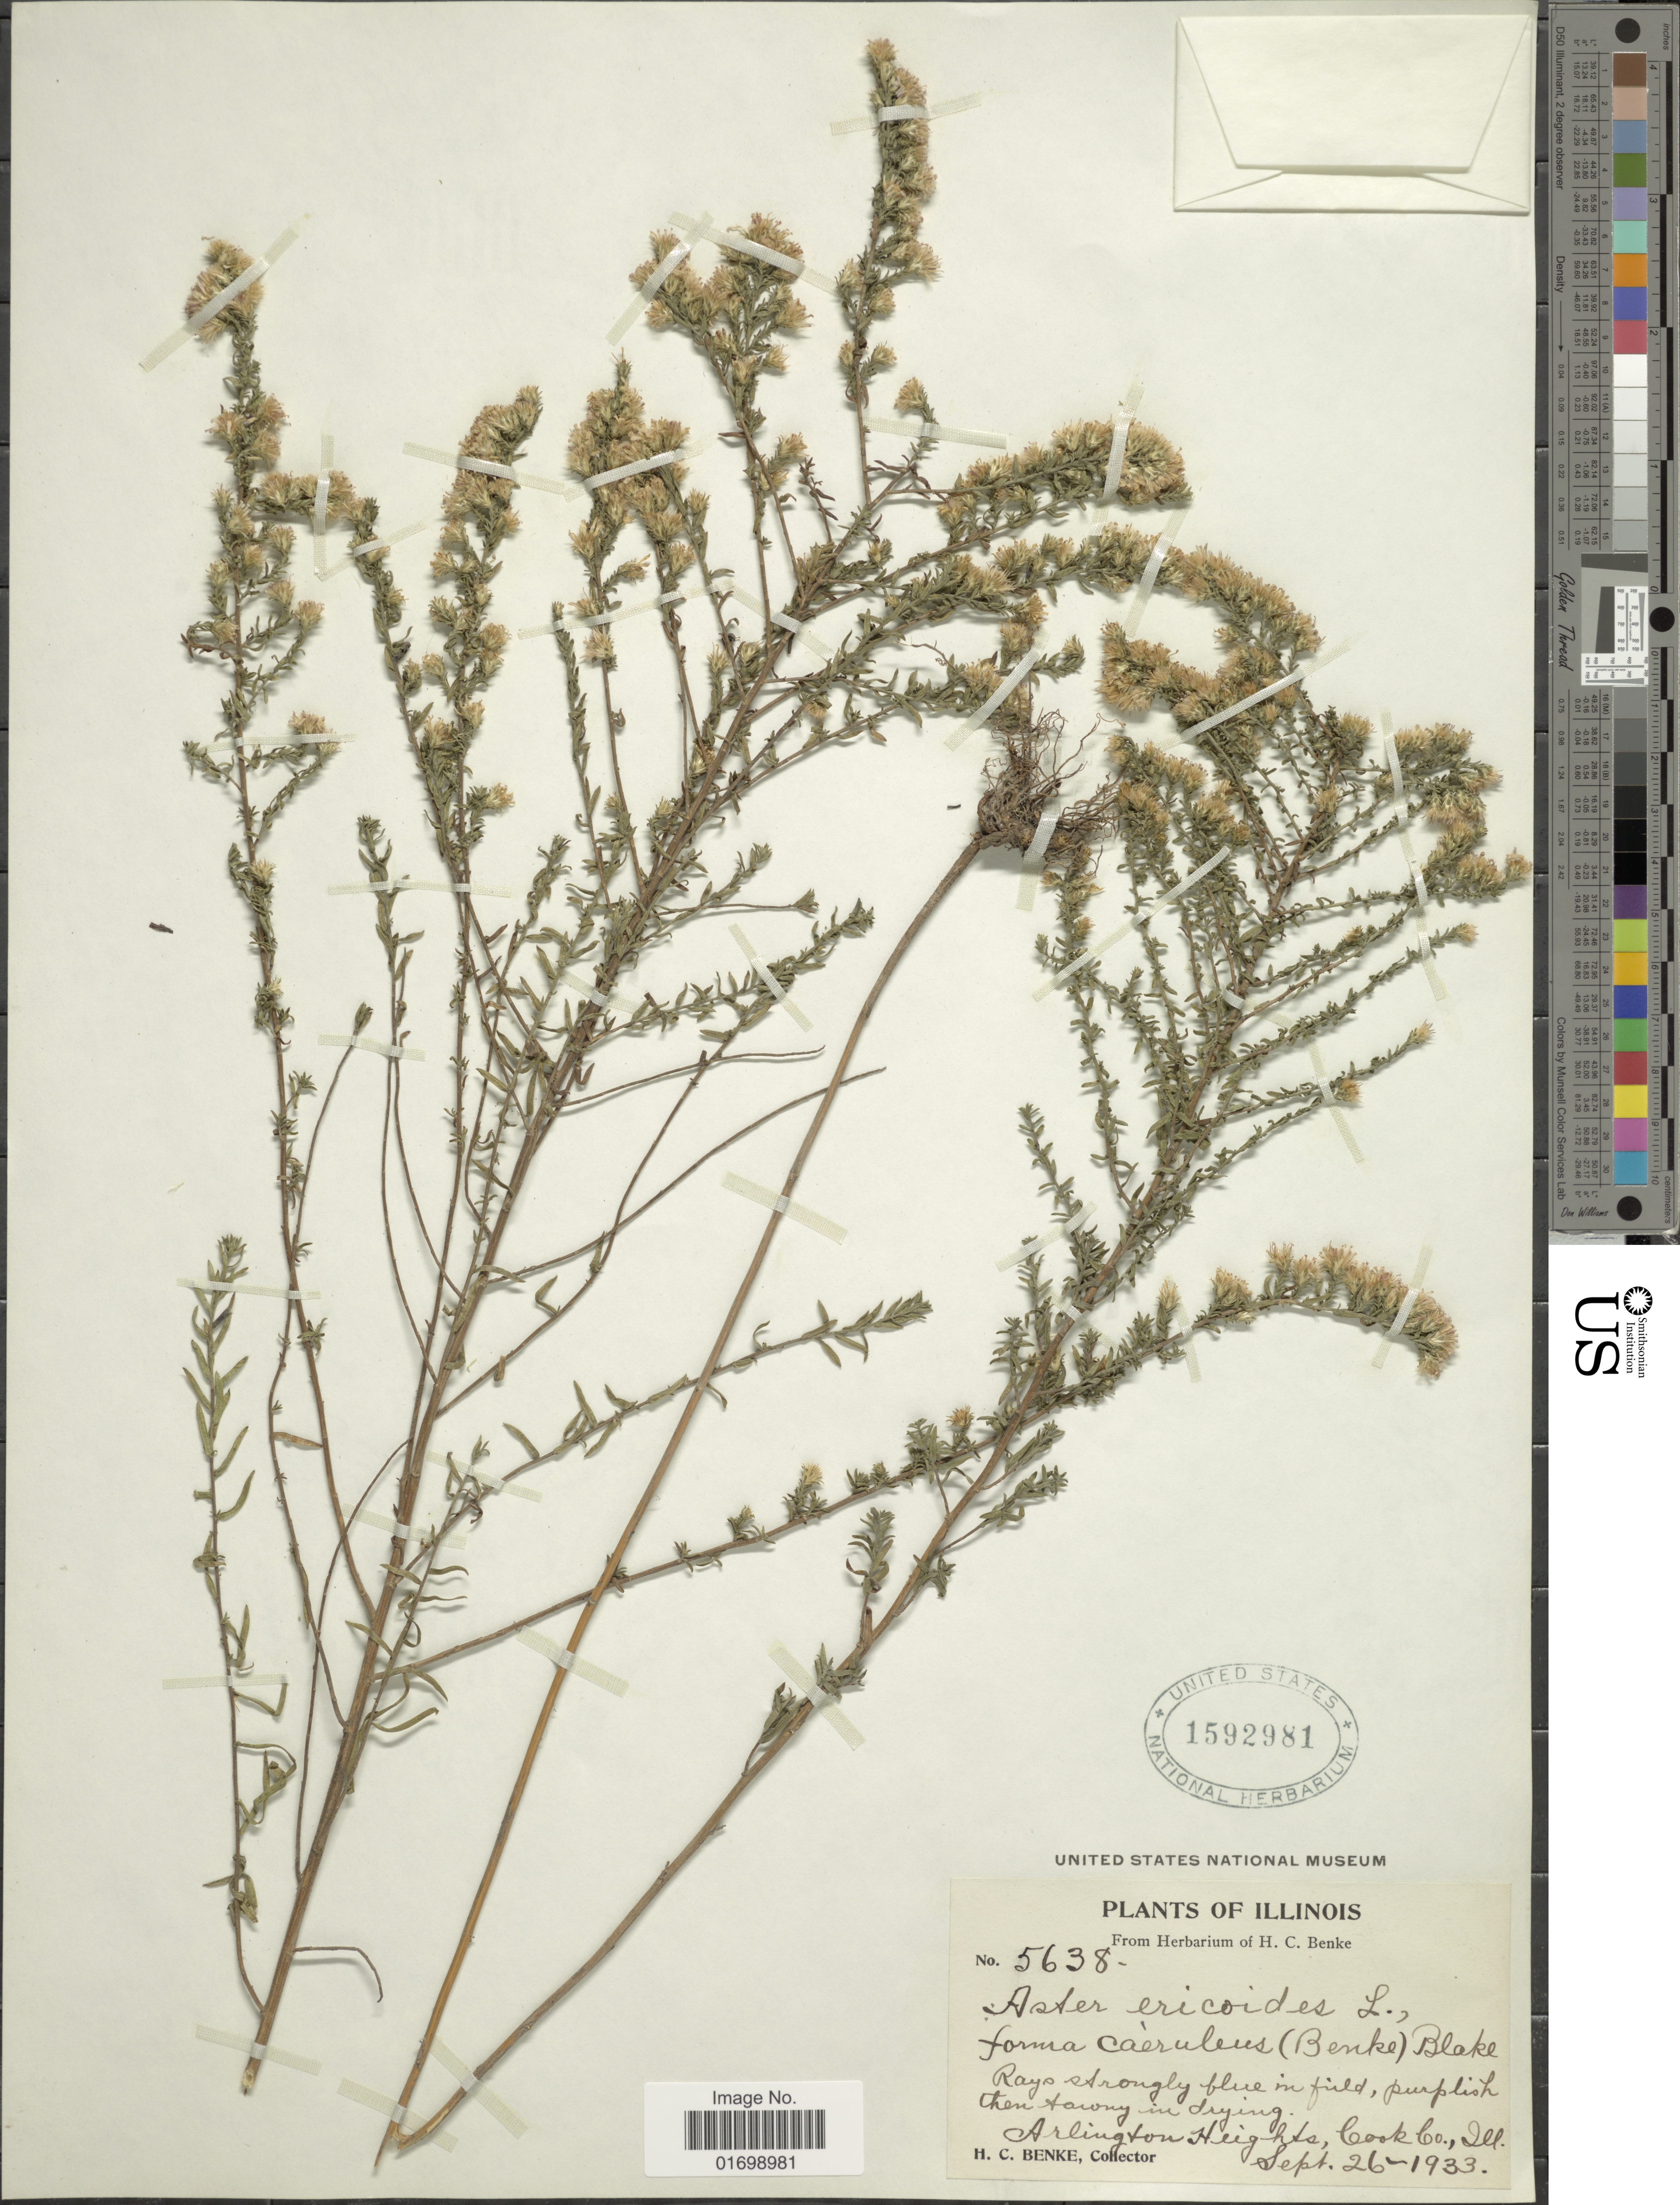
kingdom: Plantae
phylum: Tracheophyta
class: Magnoliopsida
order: Asterales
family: Asteraceae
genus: Symphyotrichum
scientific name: Symphyotrichum ericoides var. ericoides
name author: (L.) G.L. Nesom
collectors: H. Benke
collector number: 5638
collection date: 1933-09-26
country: United States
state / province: Illinois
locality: Arlington Heights, Cook Co.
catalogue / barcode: US 1592981